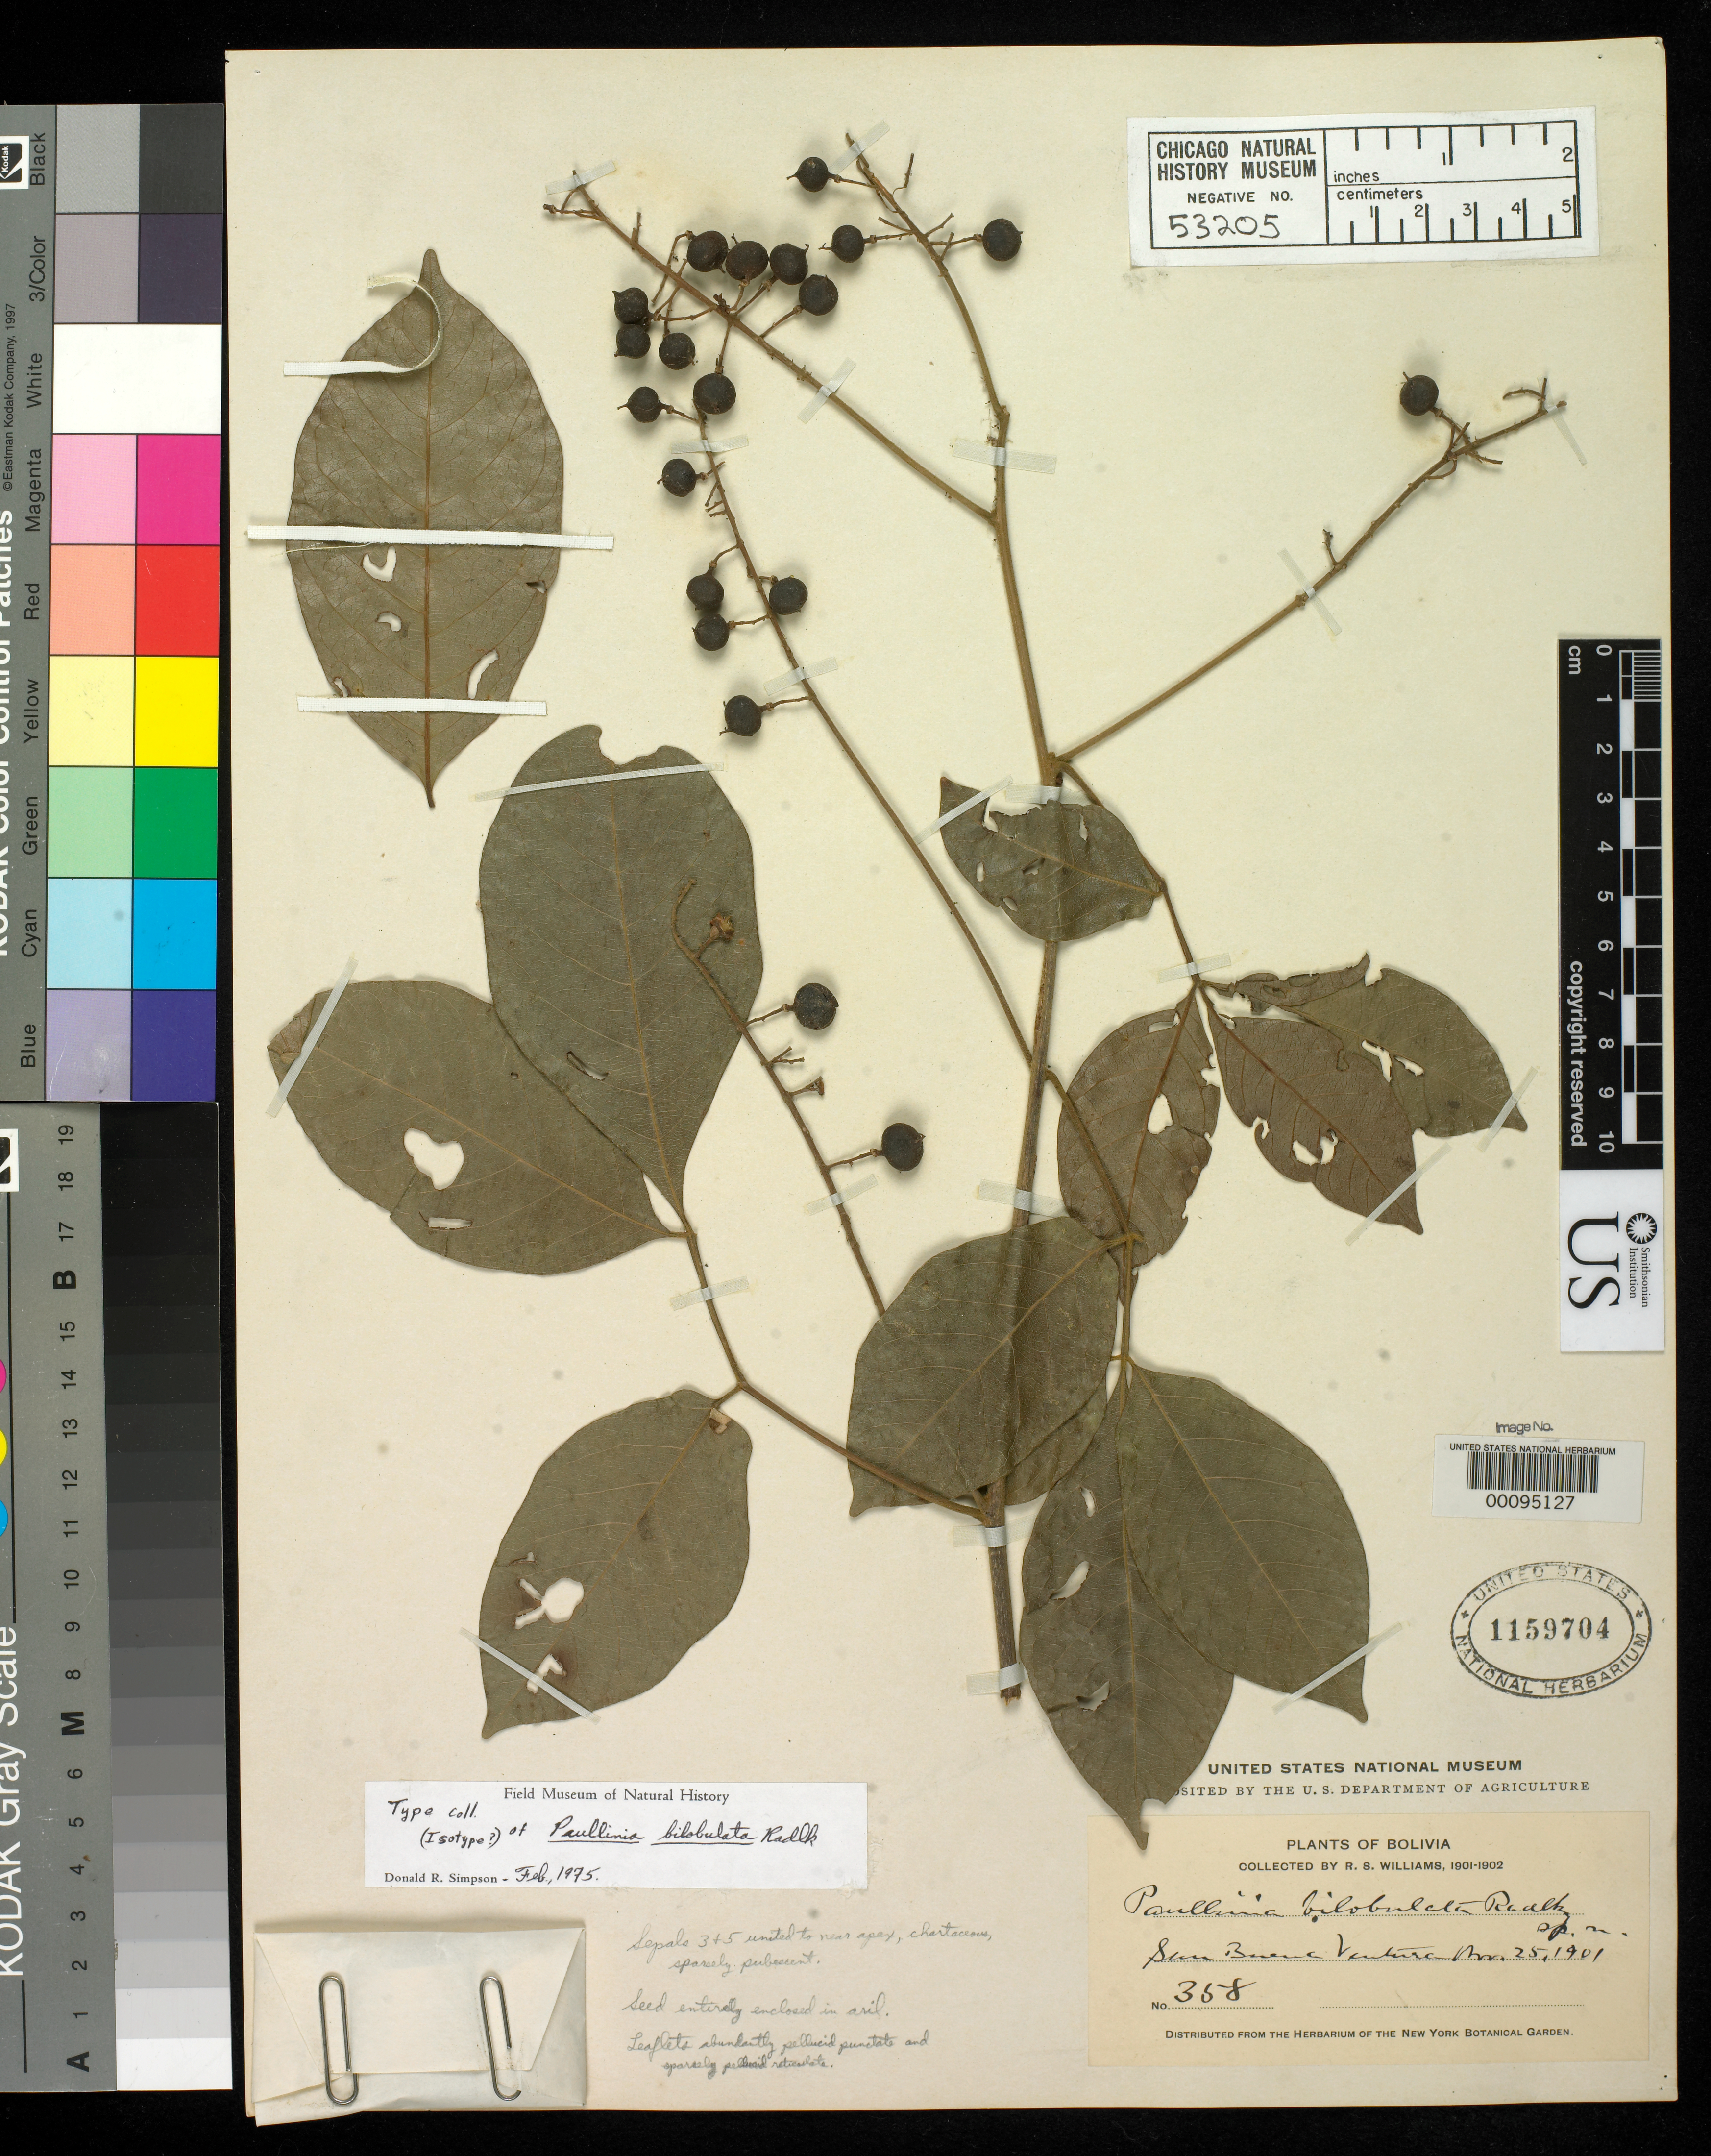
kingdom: Plantae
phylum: Tracheophyta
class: Magnoliopsida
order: Sapindales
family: Sapindaceae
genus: Paullinia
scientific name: Paullinia bilobulata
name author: Radlk.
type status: Isotype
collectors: R. S. Williams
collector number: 358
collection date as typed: Nov. 25, 1901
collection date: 1901-11-25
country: Bolivia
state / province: La Paz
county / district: Iturralde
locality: San Buena Ventura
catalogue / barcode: US 1159704